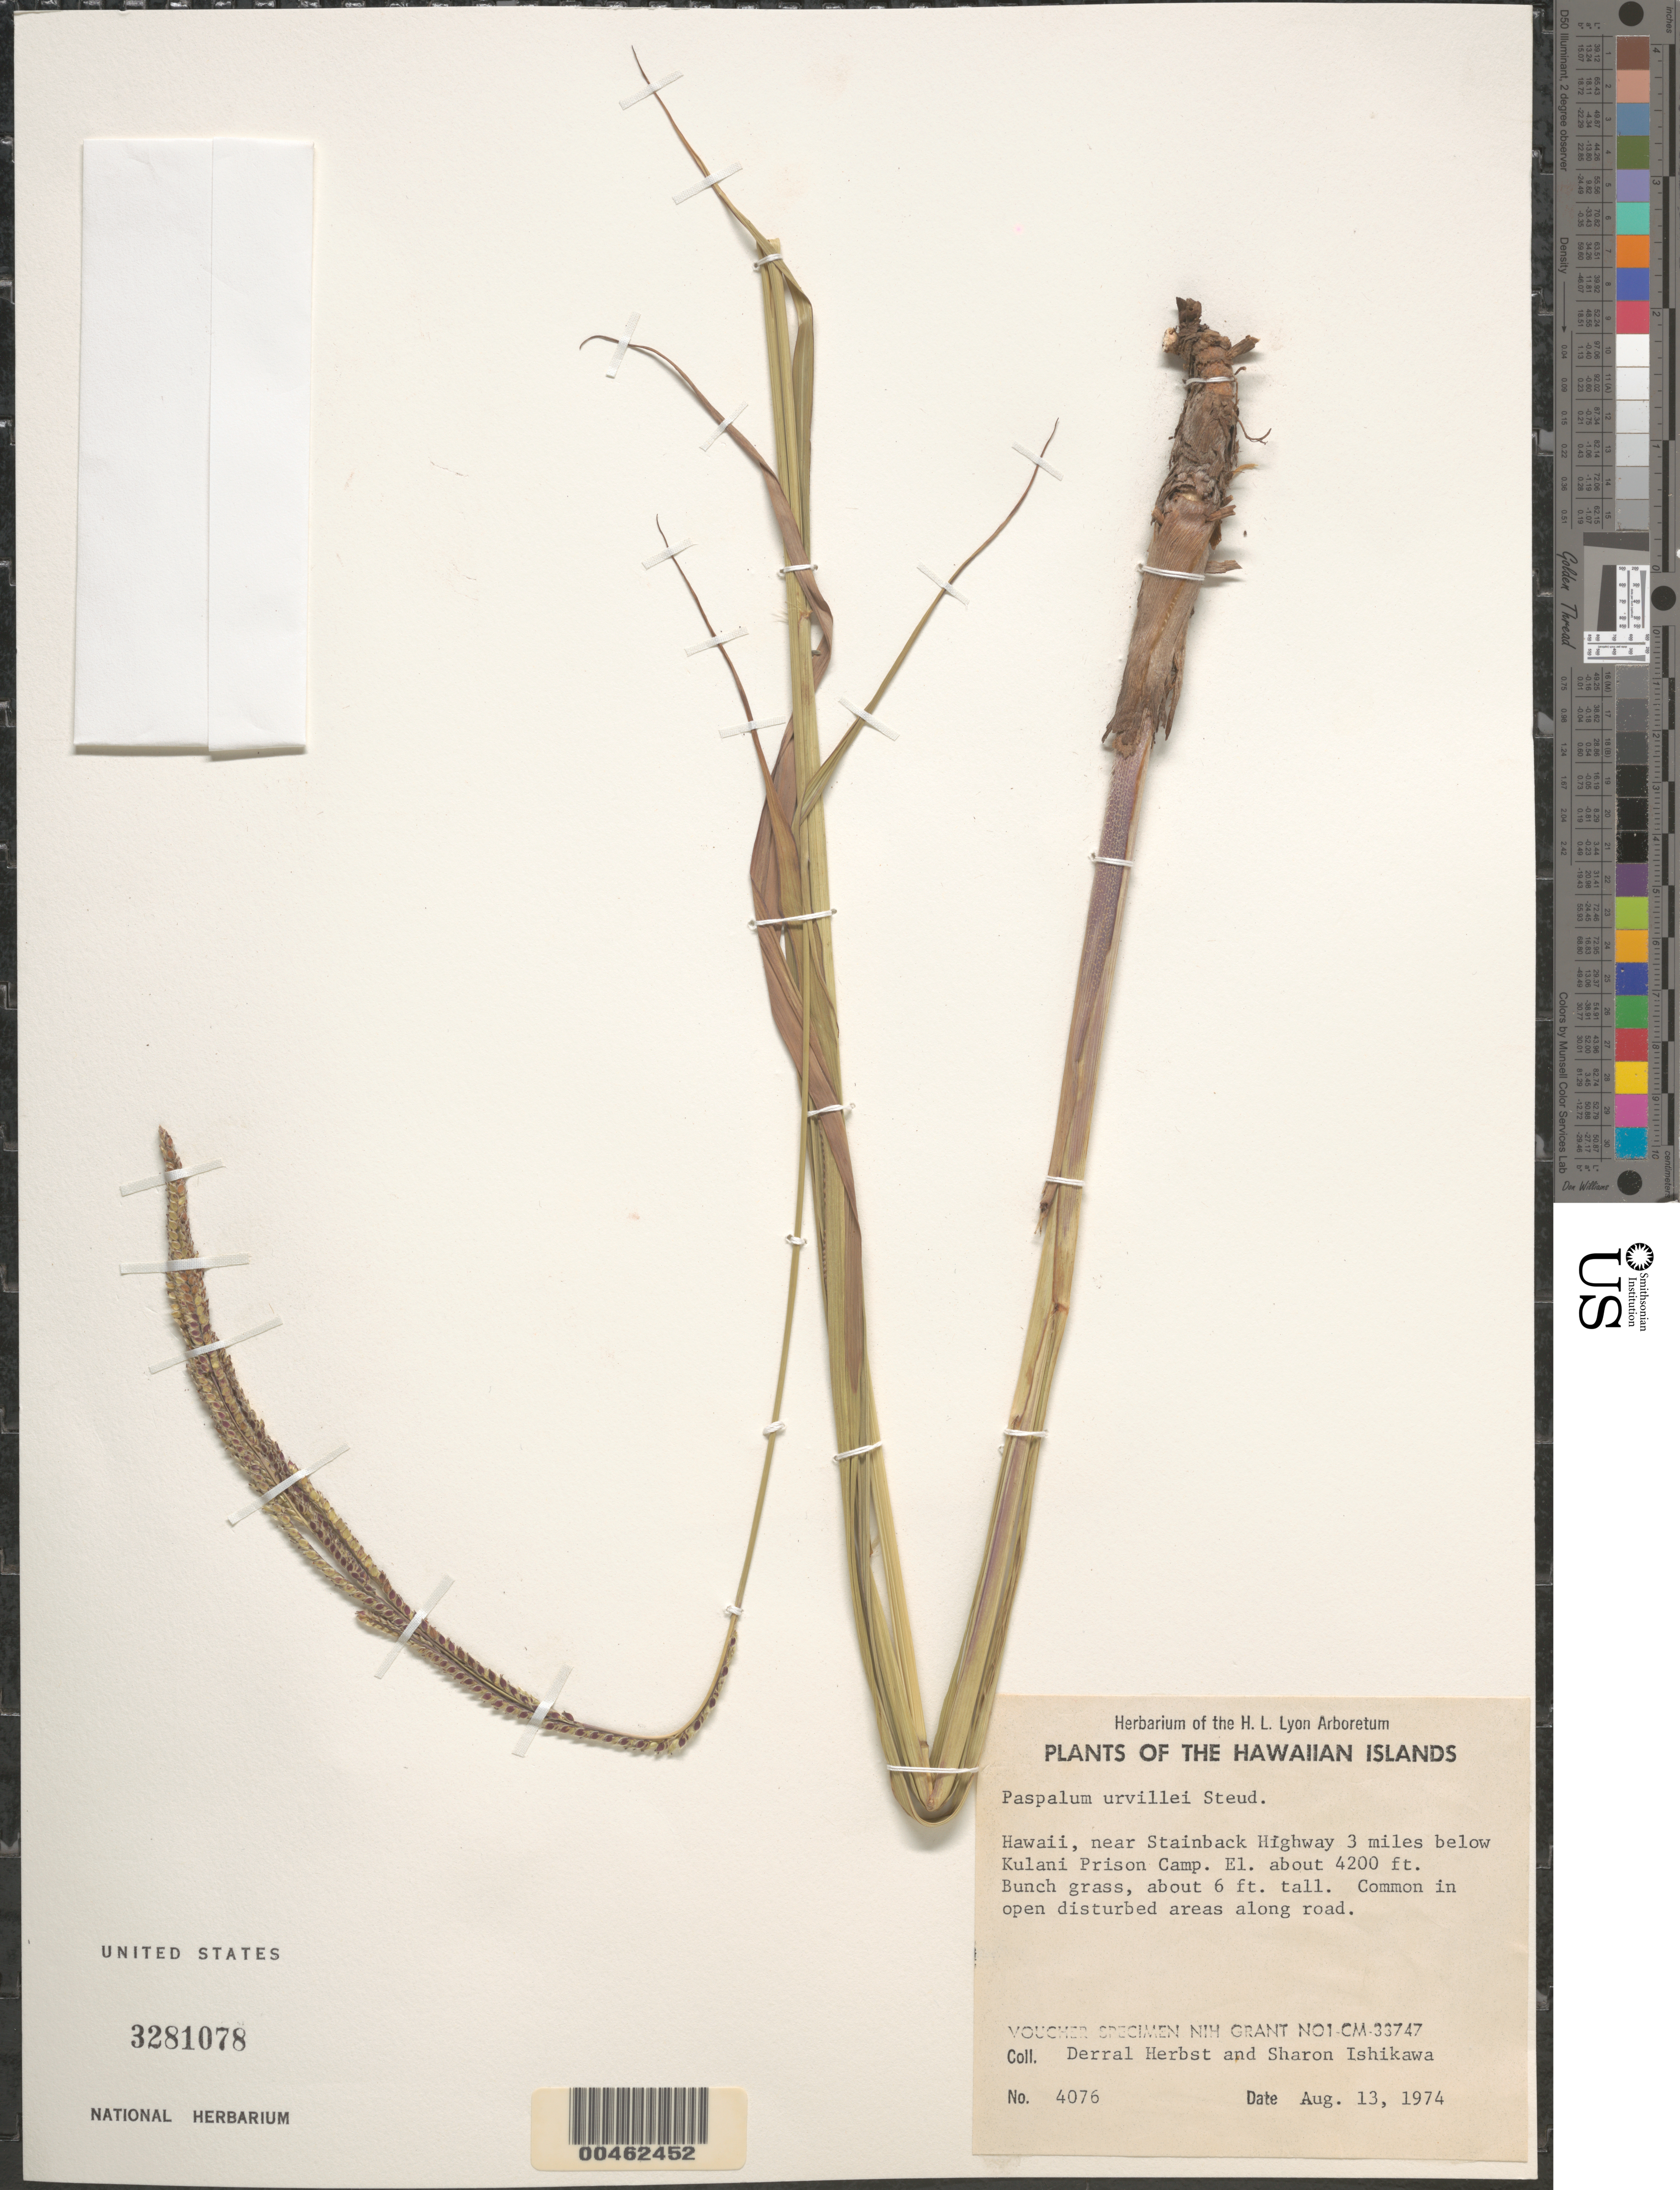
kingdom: Plantae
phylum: Tracheophyta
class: Liliopsida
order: Poales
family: Poaceae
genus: Paspalum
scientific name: Paspalum urvillei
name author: Steud.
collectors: D. R. Herbst & S. Ishikawa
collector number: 4076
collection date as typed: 13 Aug 1974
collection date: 1974-08-13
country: United States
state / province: Hawaii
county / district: Hawaii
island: Hawaii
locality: Near Stainback Highway 3 miles below Kulani Prison Camp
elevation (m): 1280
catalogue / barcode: US 3281078